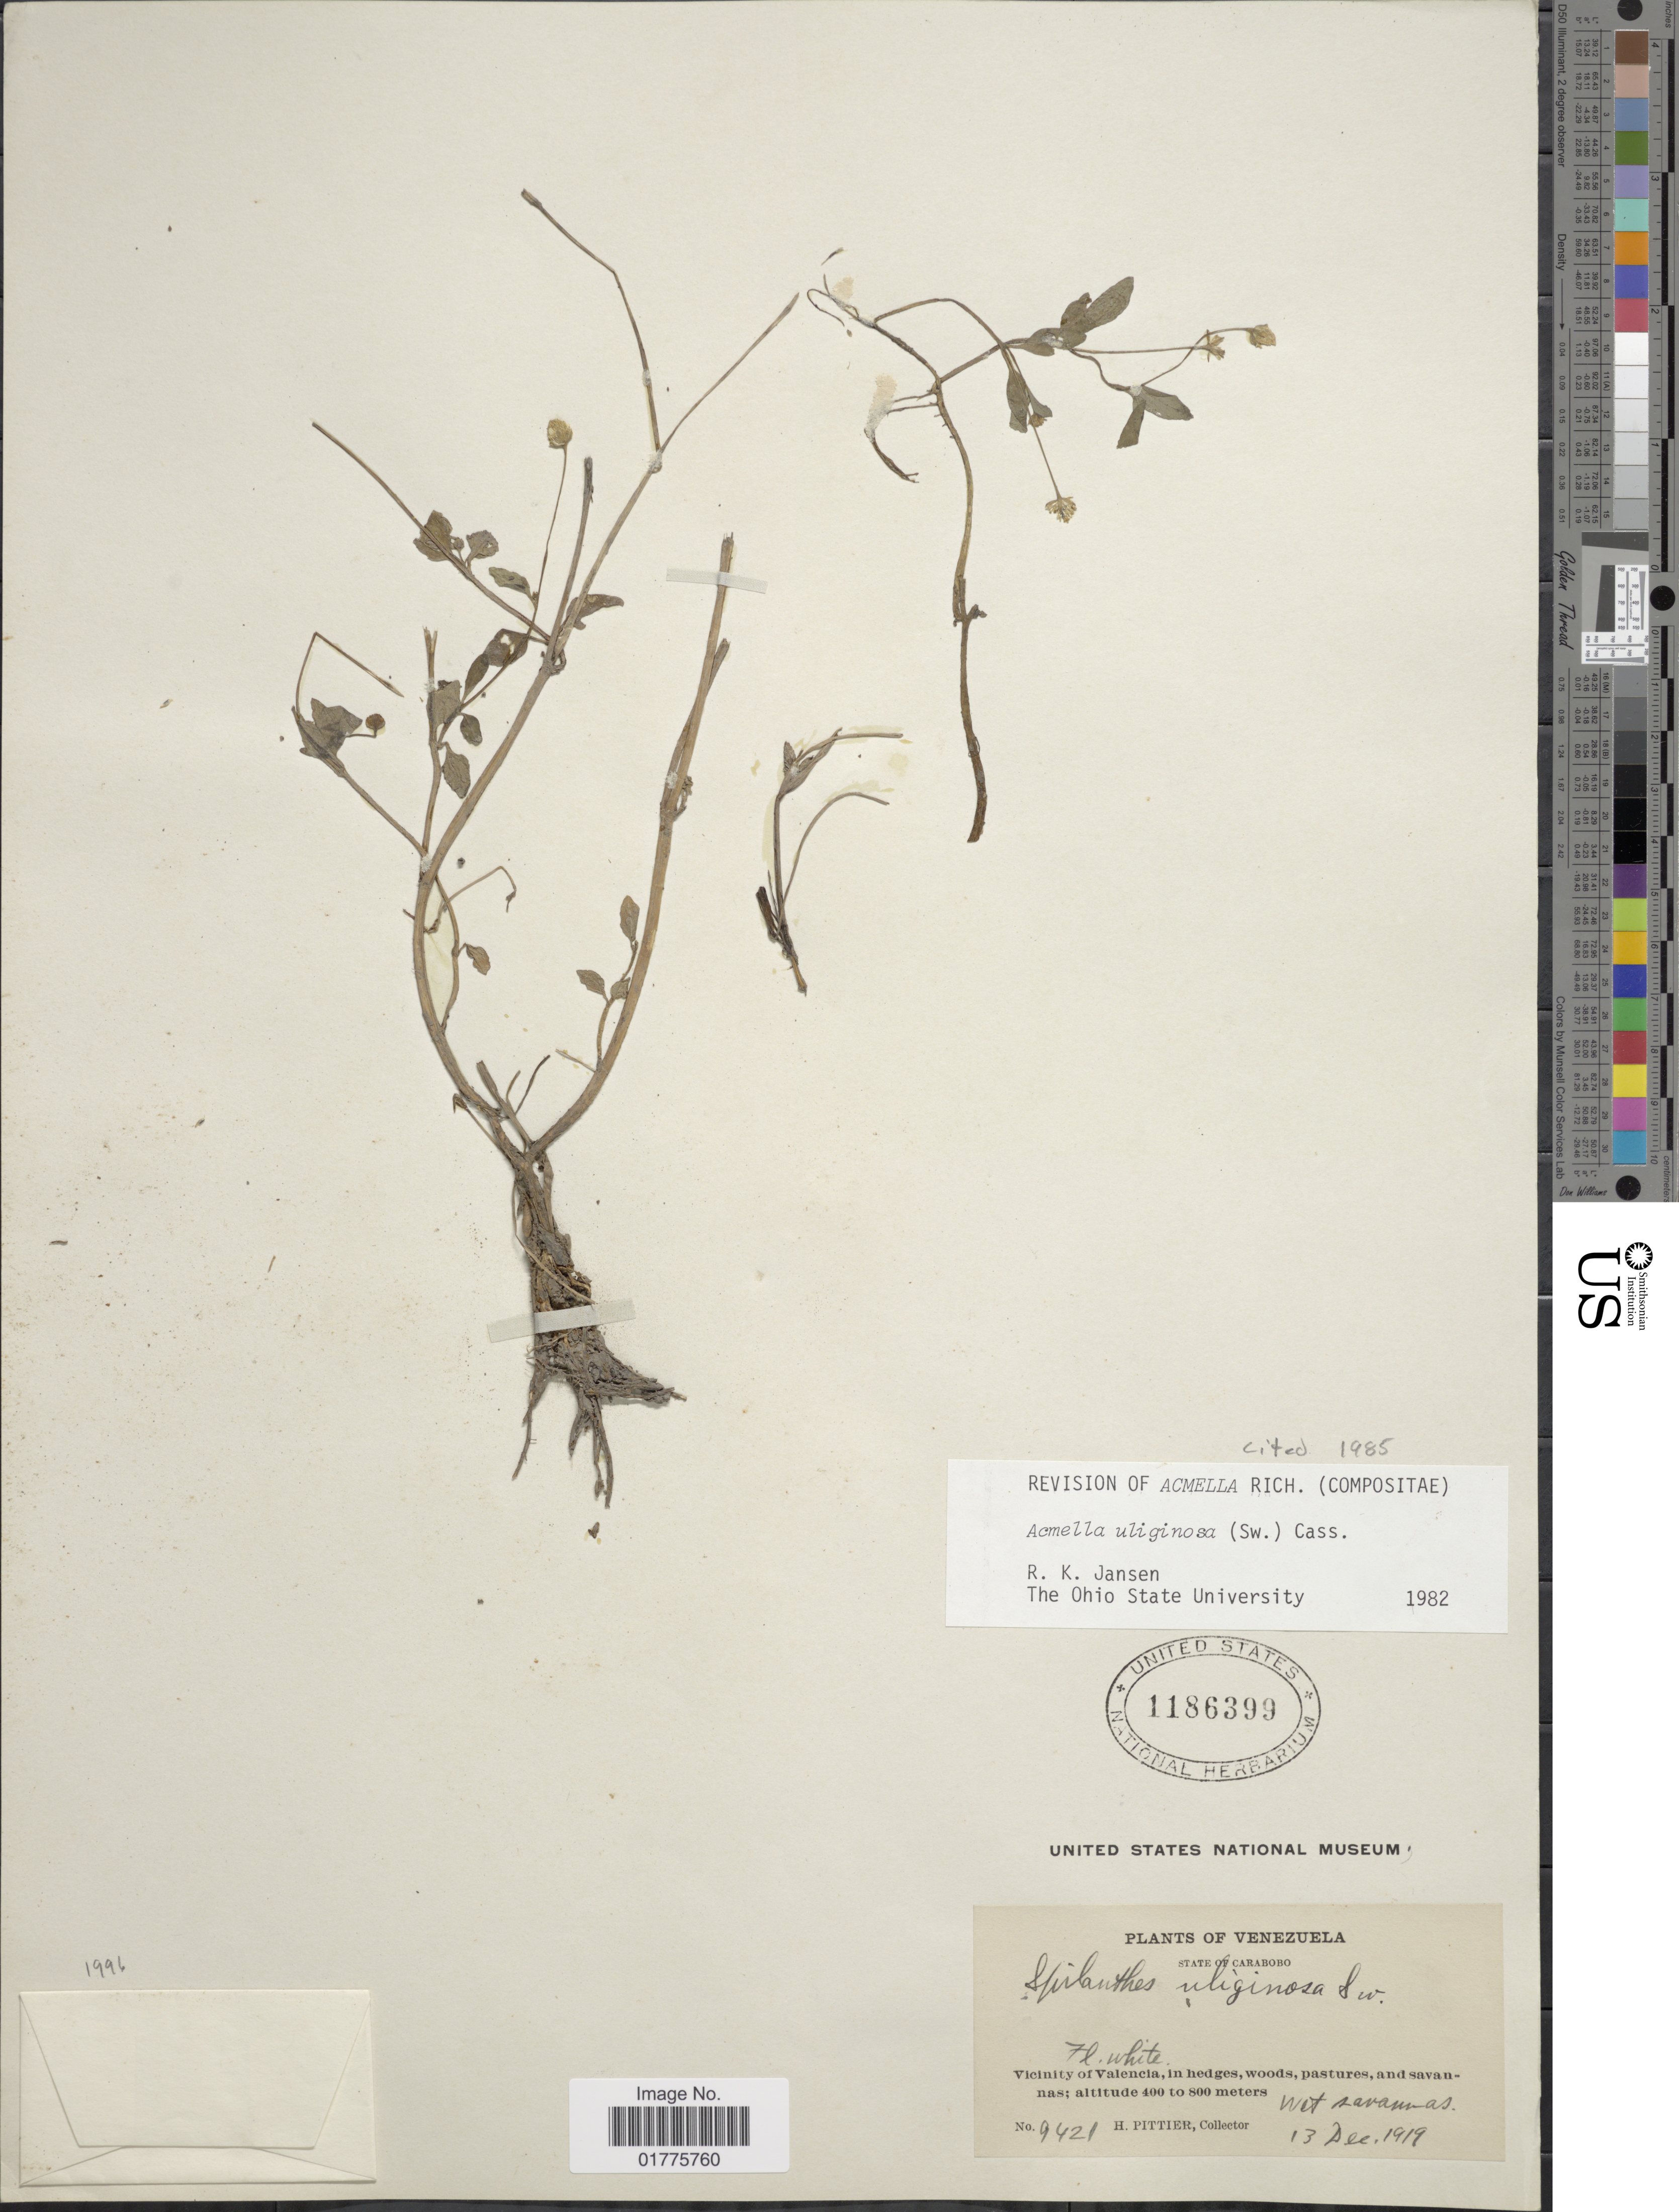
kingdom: Plantae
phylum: Tracheophyta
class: Magnoliopsida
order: Asterales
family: Asteraceae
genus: Acmella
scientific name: Acmella uliginosa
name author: (Sw.) Cass.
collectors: H. F. Pittier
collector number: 9421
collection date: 1919-12-13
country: Venezuela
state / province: Carabobo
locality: Vicinity of Valencia, in hedges, woods, pastures, and savannas, wet savannas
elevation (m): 400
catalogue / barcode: US 1186399